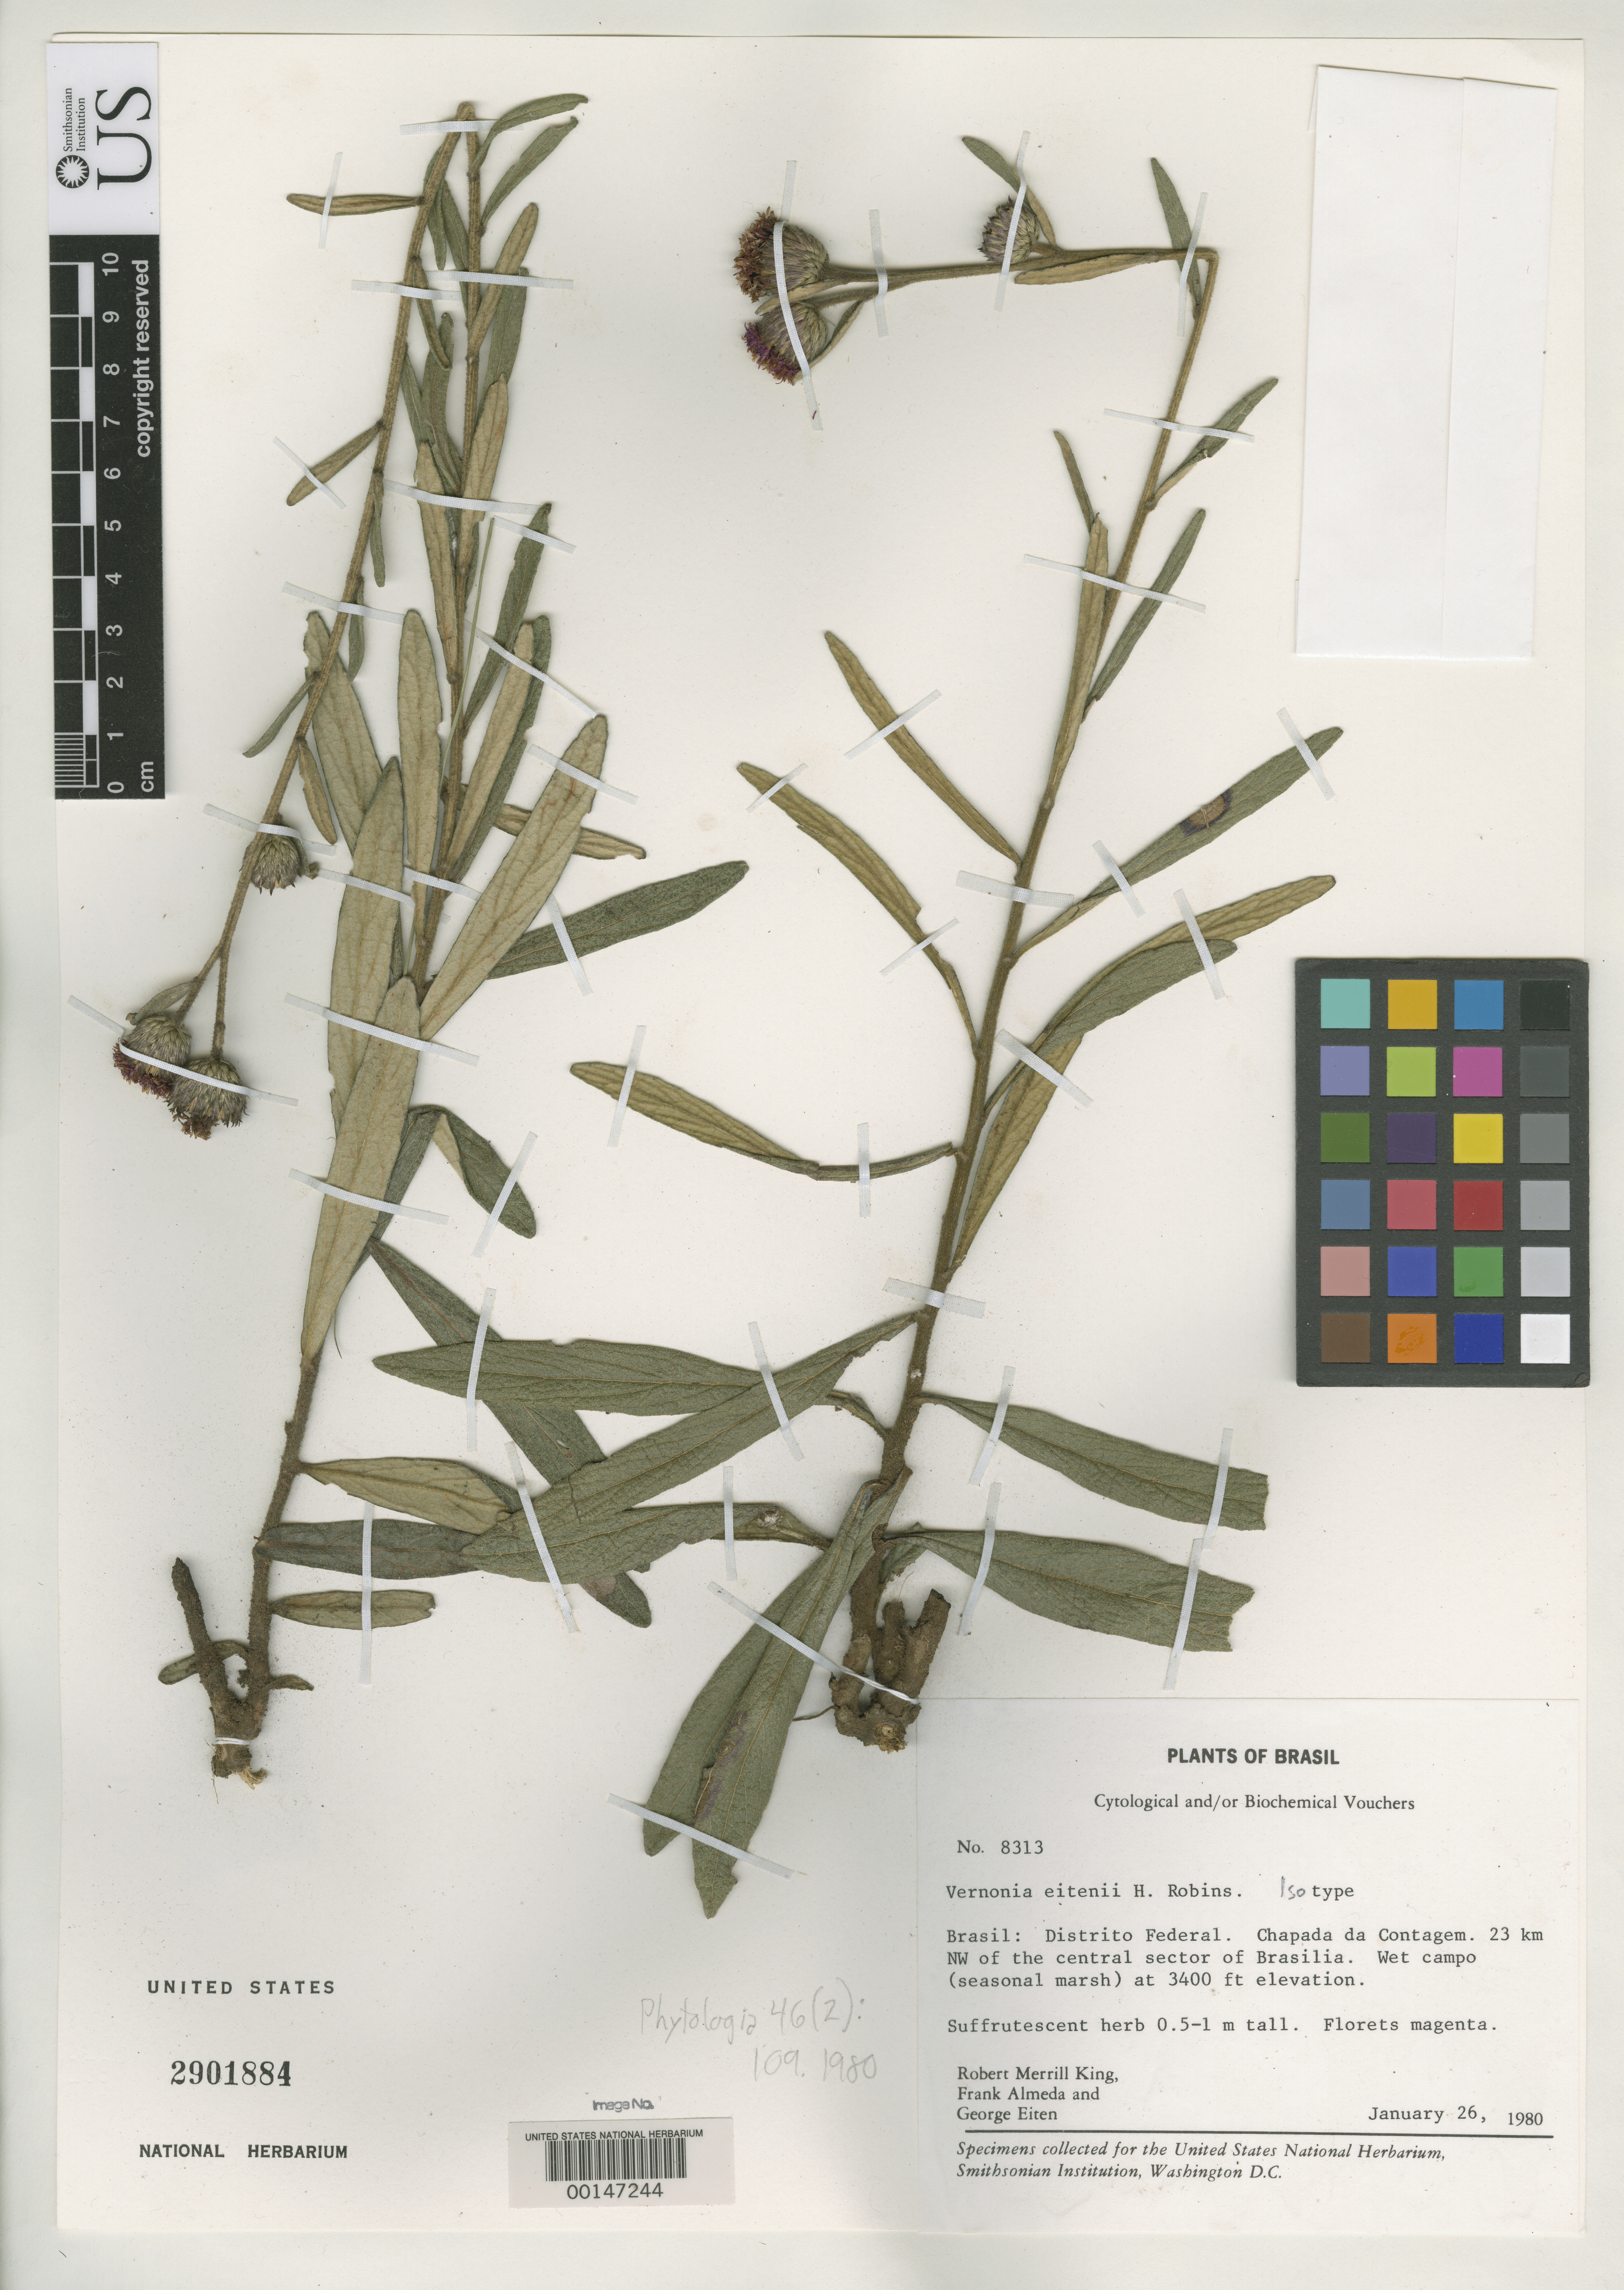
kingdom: Plantae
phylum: Tracheophyta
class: Magnoliopsida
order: Asterales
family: Asteraceae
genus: Vernonia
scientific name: Vernonia eitenii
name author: H. Rob.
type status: Isotype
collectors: R. M. King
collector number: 8313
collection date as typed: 26 Jan 1980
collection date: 1980-01-26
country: Brazil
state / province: Distrito Federal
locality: Chapada da Contagem.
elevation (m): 1036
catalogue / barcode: US 2901884